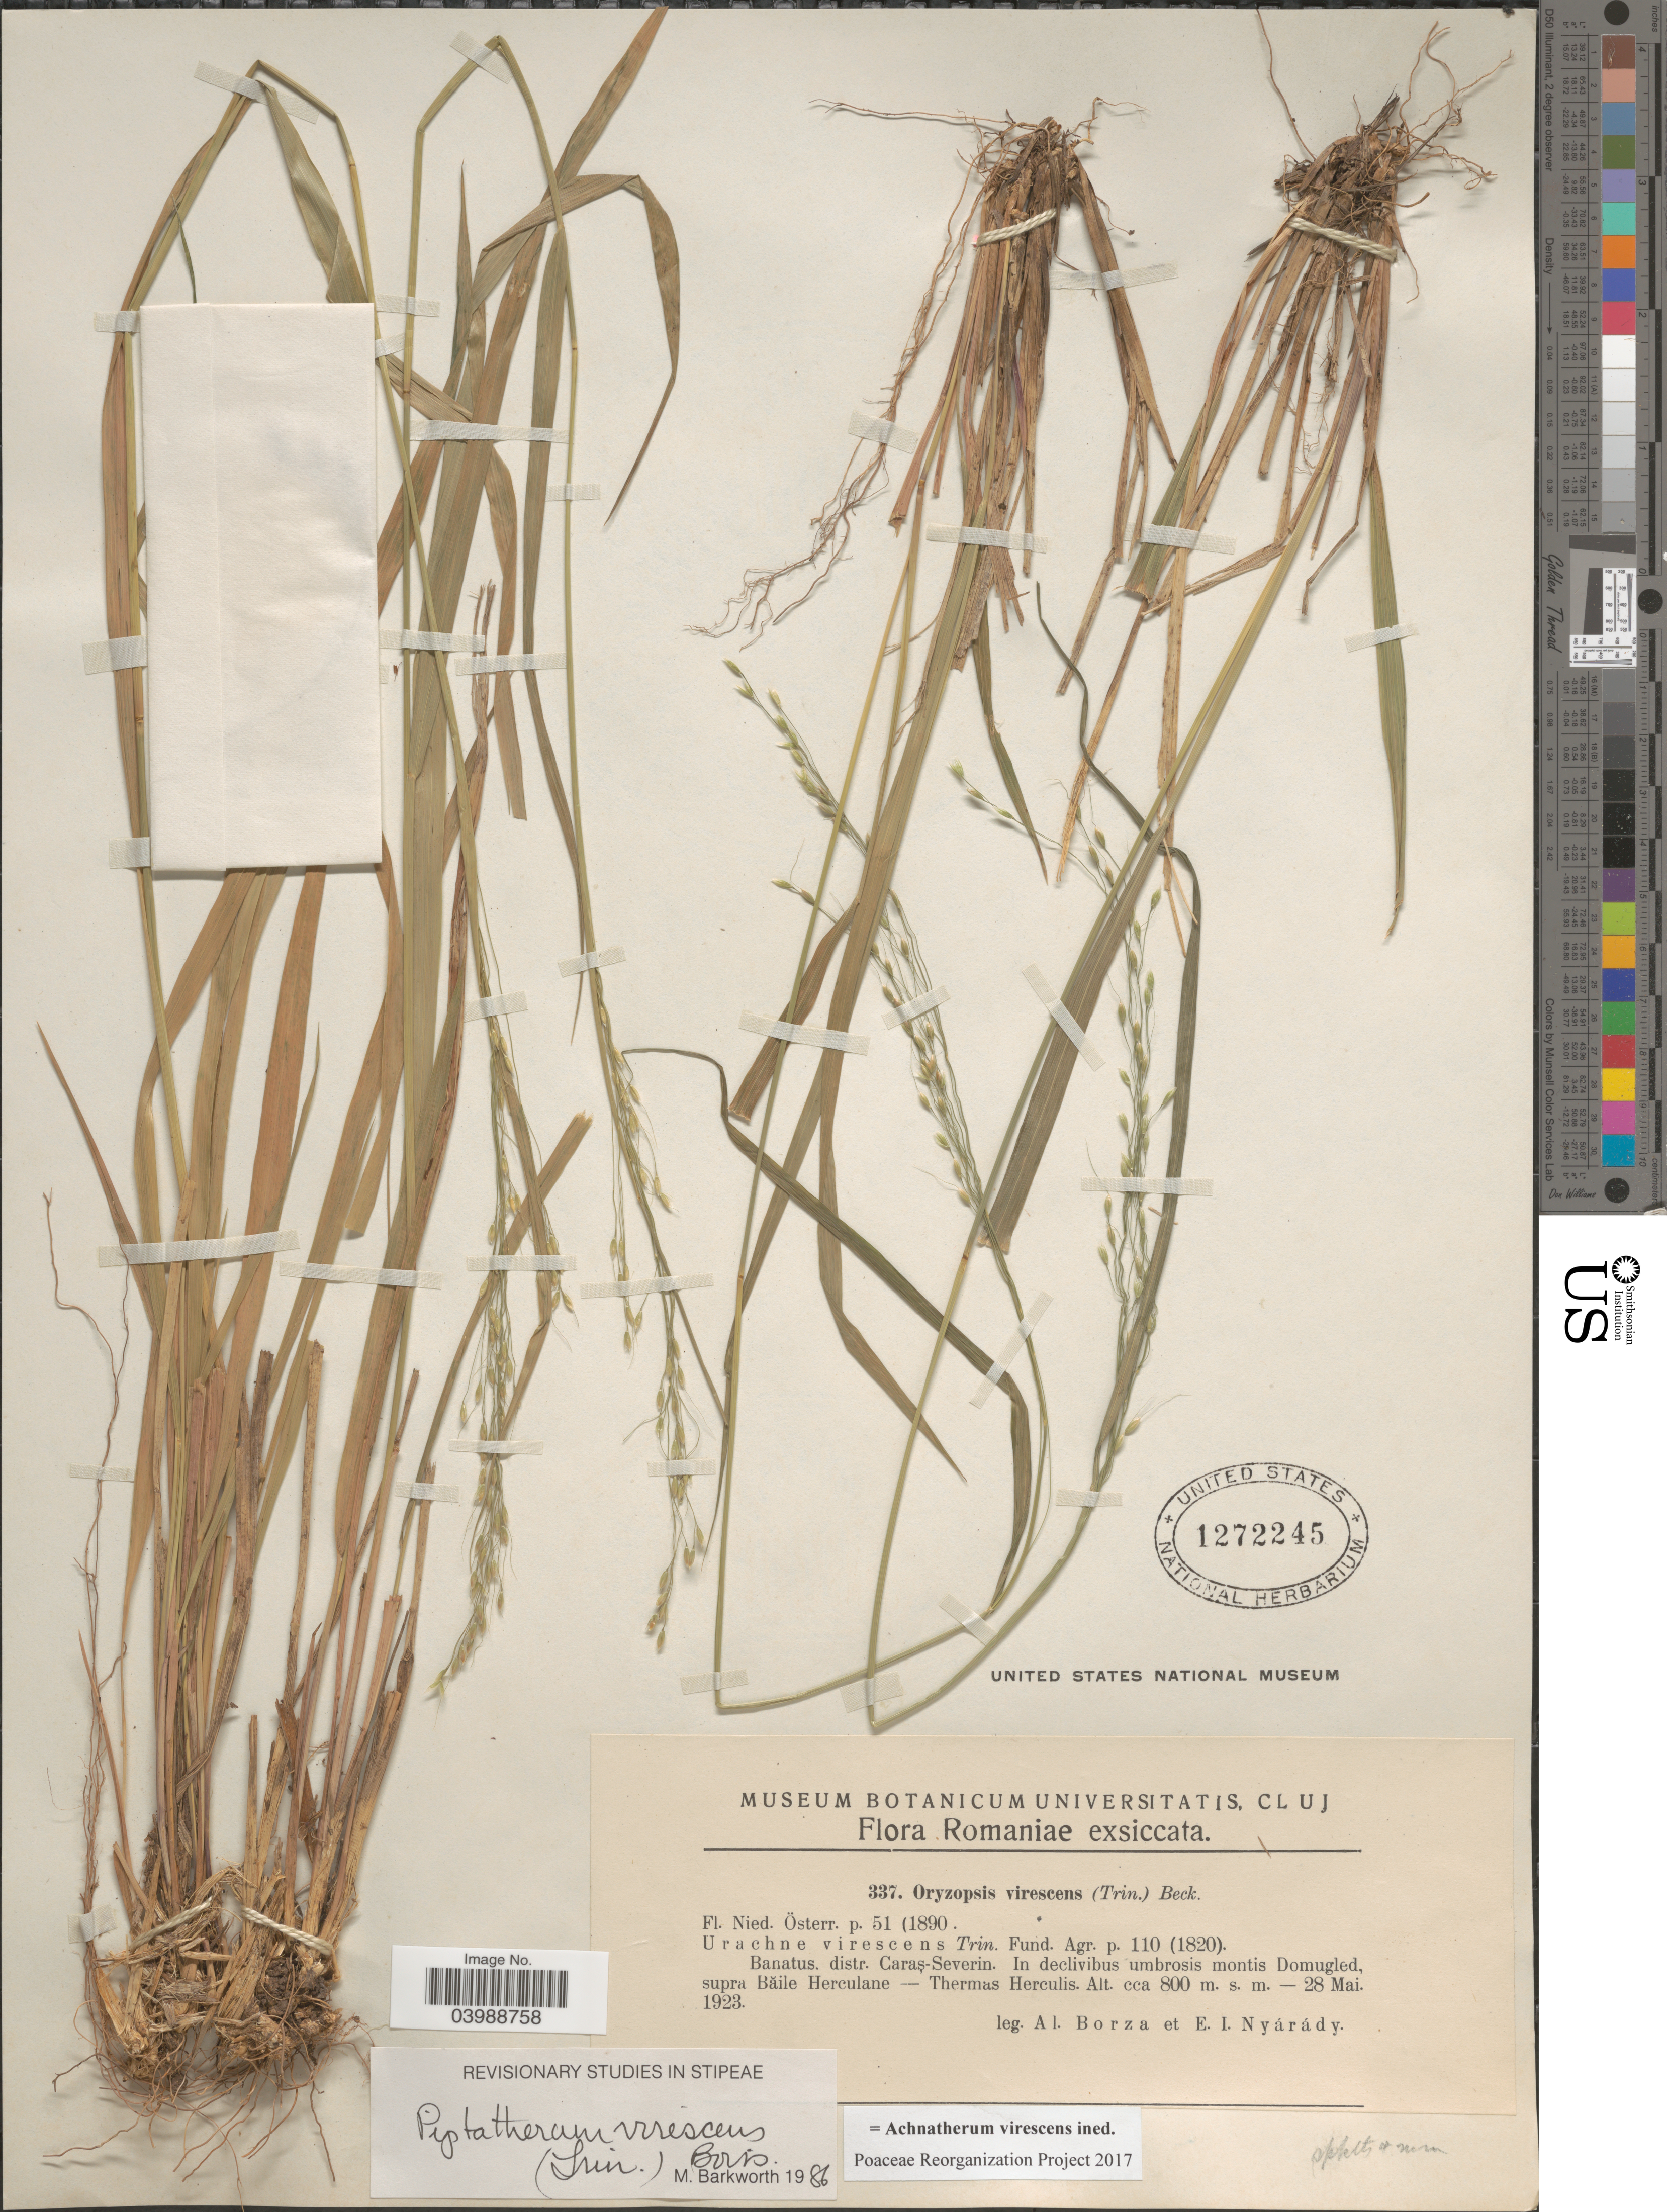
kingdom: Plantae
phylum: Tracheophyta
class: Liliopsida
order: Poales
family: Poaceae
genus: Achnatherum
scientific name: Achnatherum virescens ined.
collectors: A. Borza & E. Nyárády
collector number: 337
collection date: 1923-05-28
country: Romania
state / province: Caras-Severin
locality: Banatus. distr. Caraş-Severin. In declivibus umbrosis montis Domugled, supra Băile Herculane - Thermas Herculis.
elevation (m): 800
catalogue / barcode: US 1272245